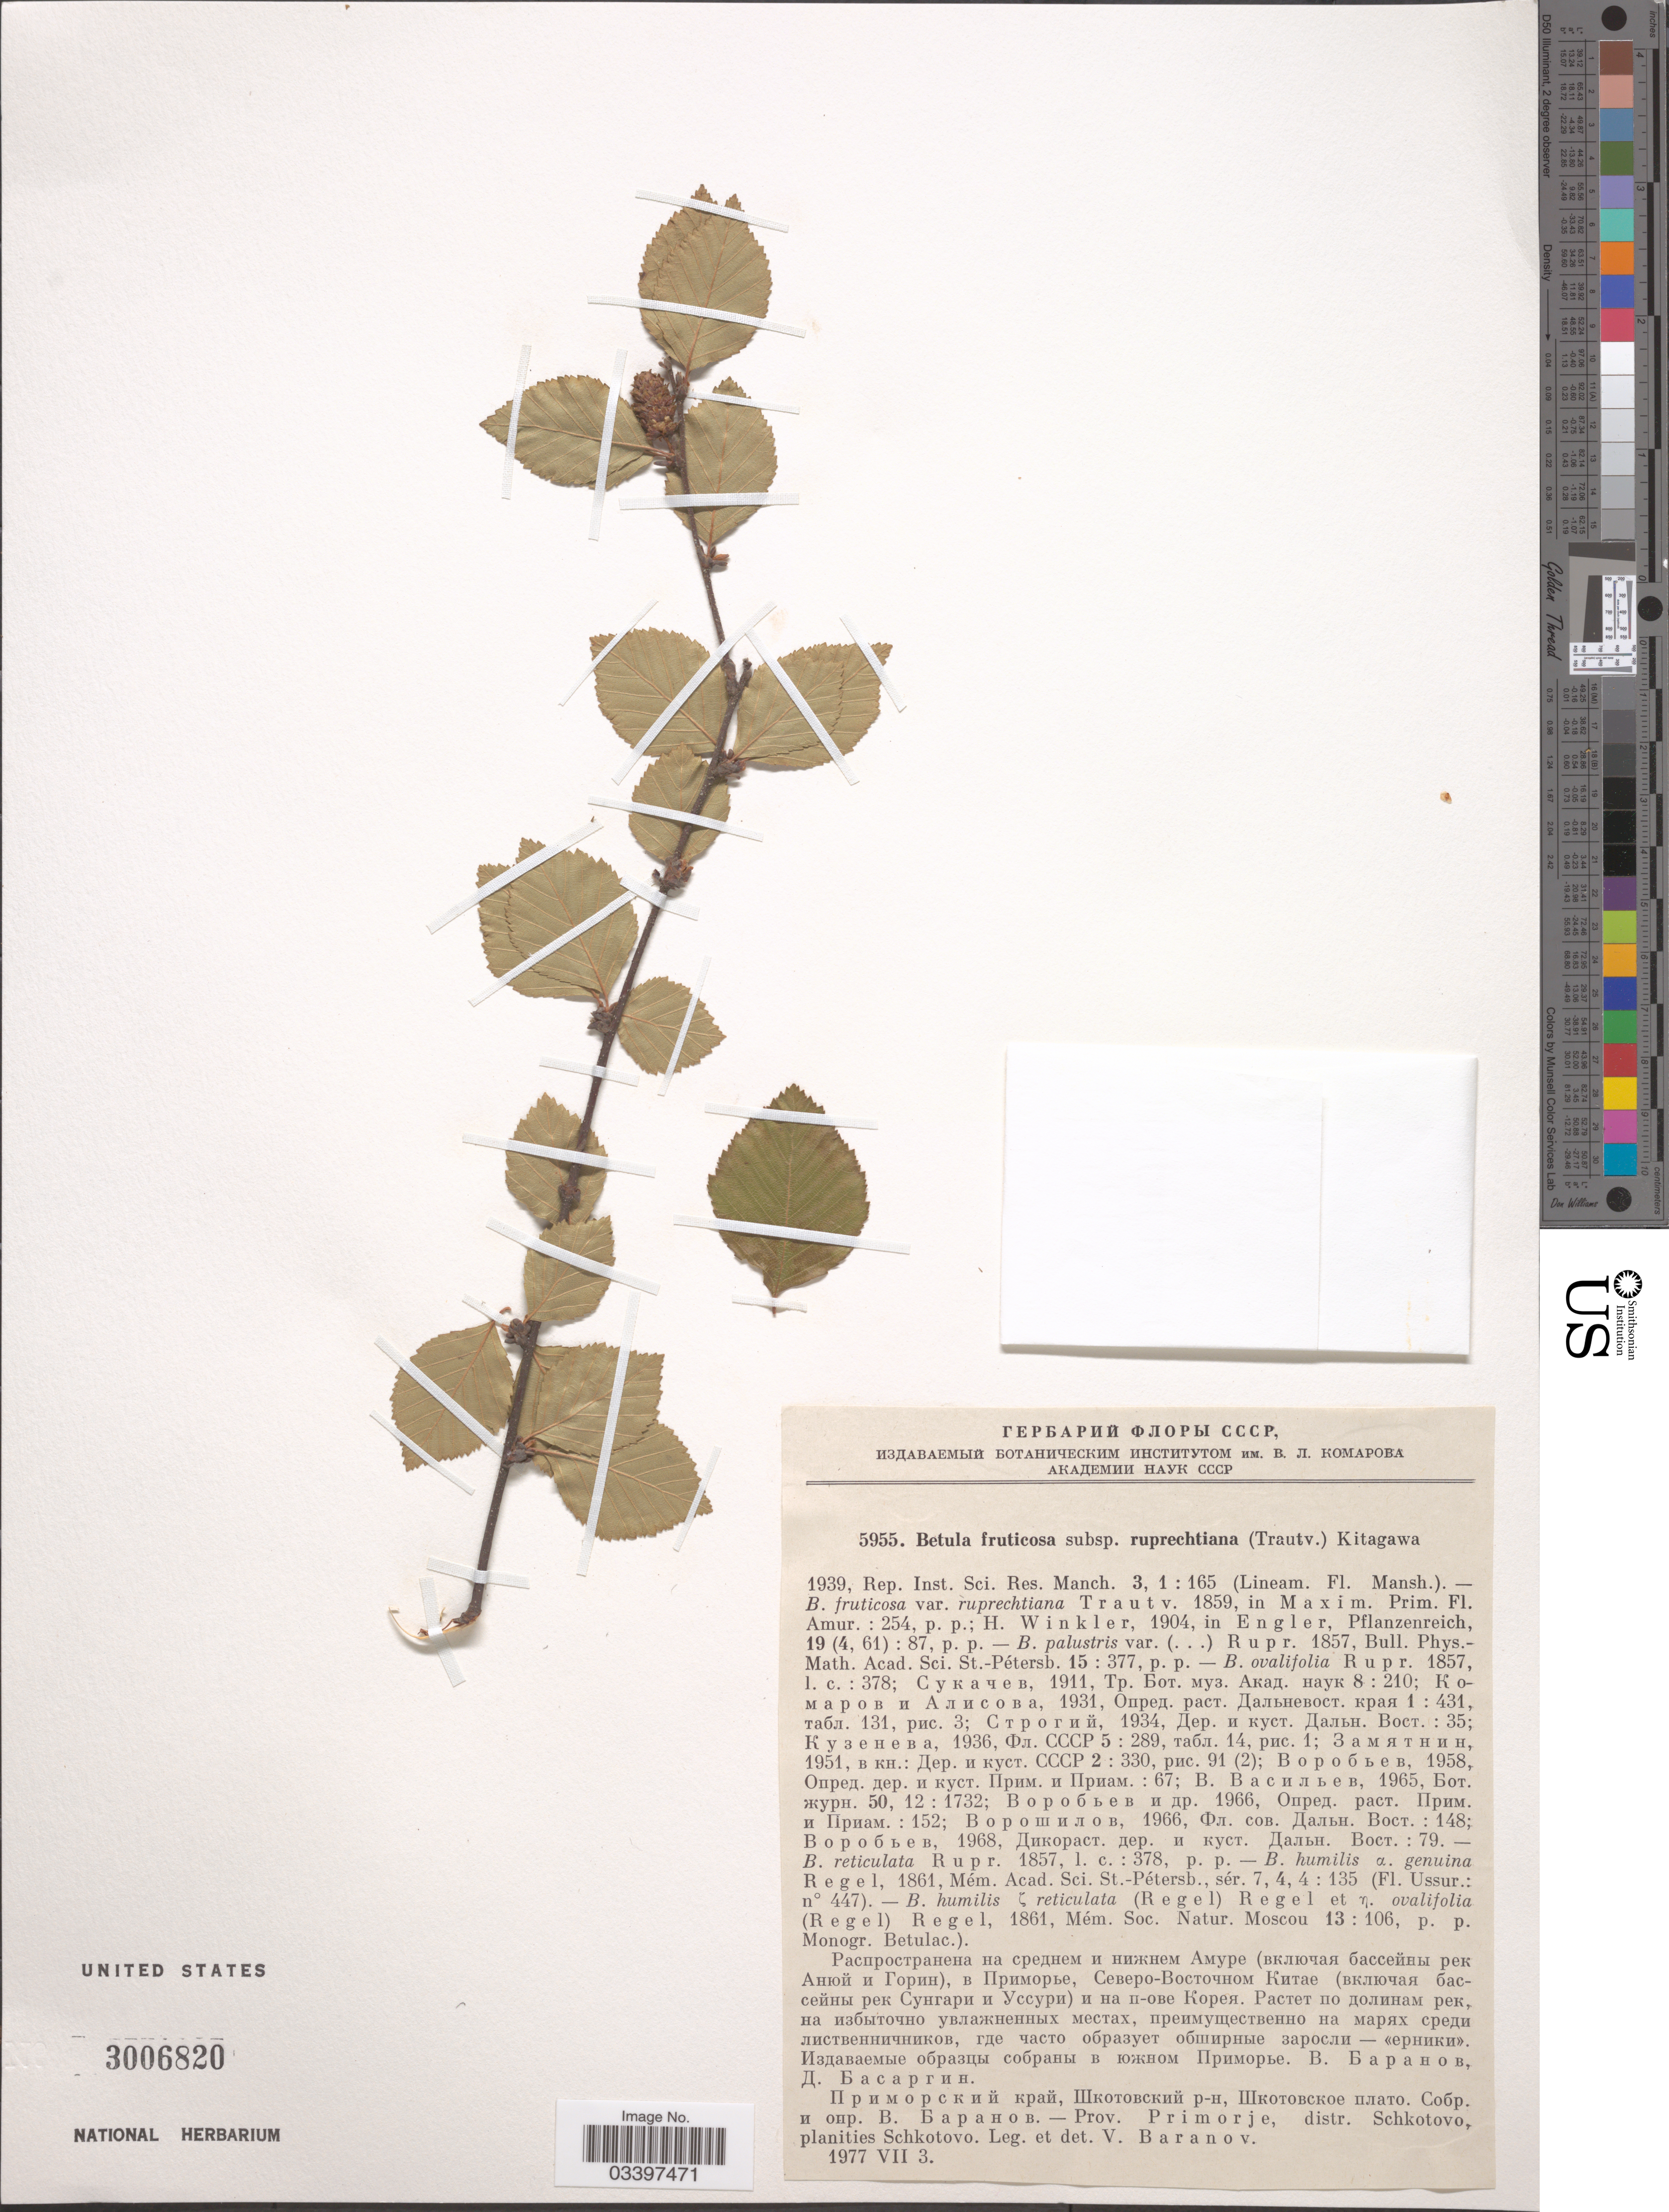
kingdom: Plantae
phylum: Tracheophyta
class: Magnoliopsida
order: Fagales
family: Betulaceae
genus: Betula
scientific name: Betula ovalifolia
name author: Rupr.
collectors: V. Baranov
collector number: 5955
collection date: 1977-07-03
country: Russian Federation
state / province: Primorsky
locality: Prov. Primorje, distr. Schkotovo, planities Schkotovo.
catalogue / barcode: US 3006820